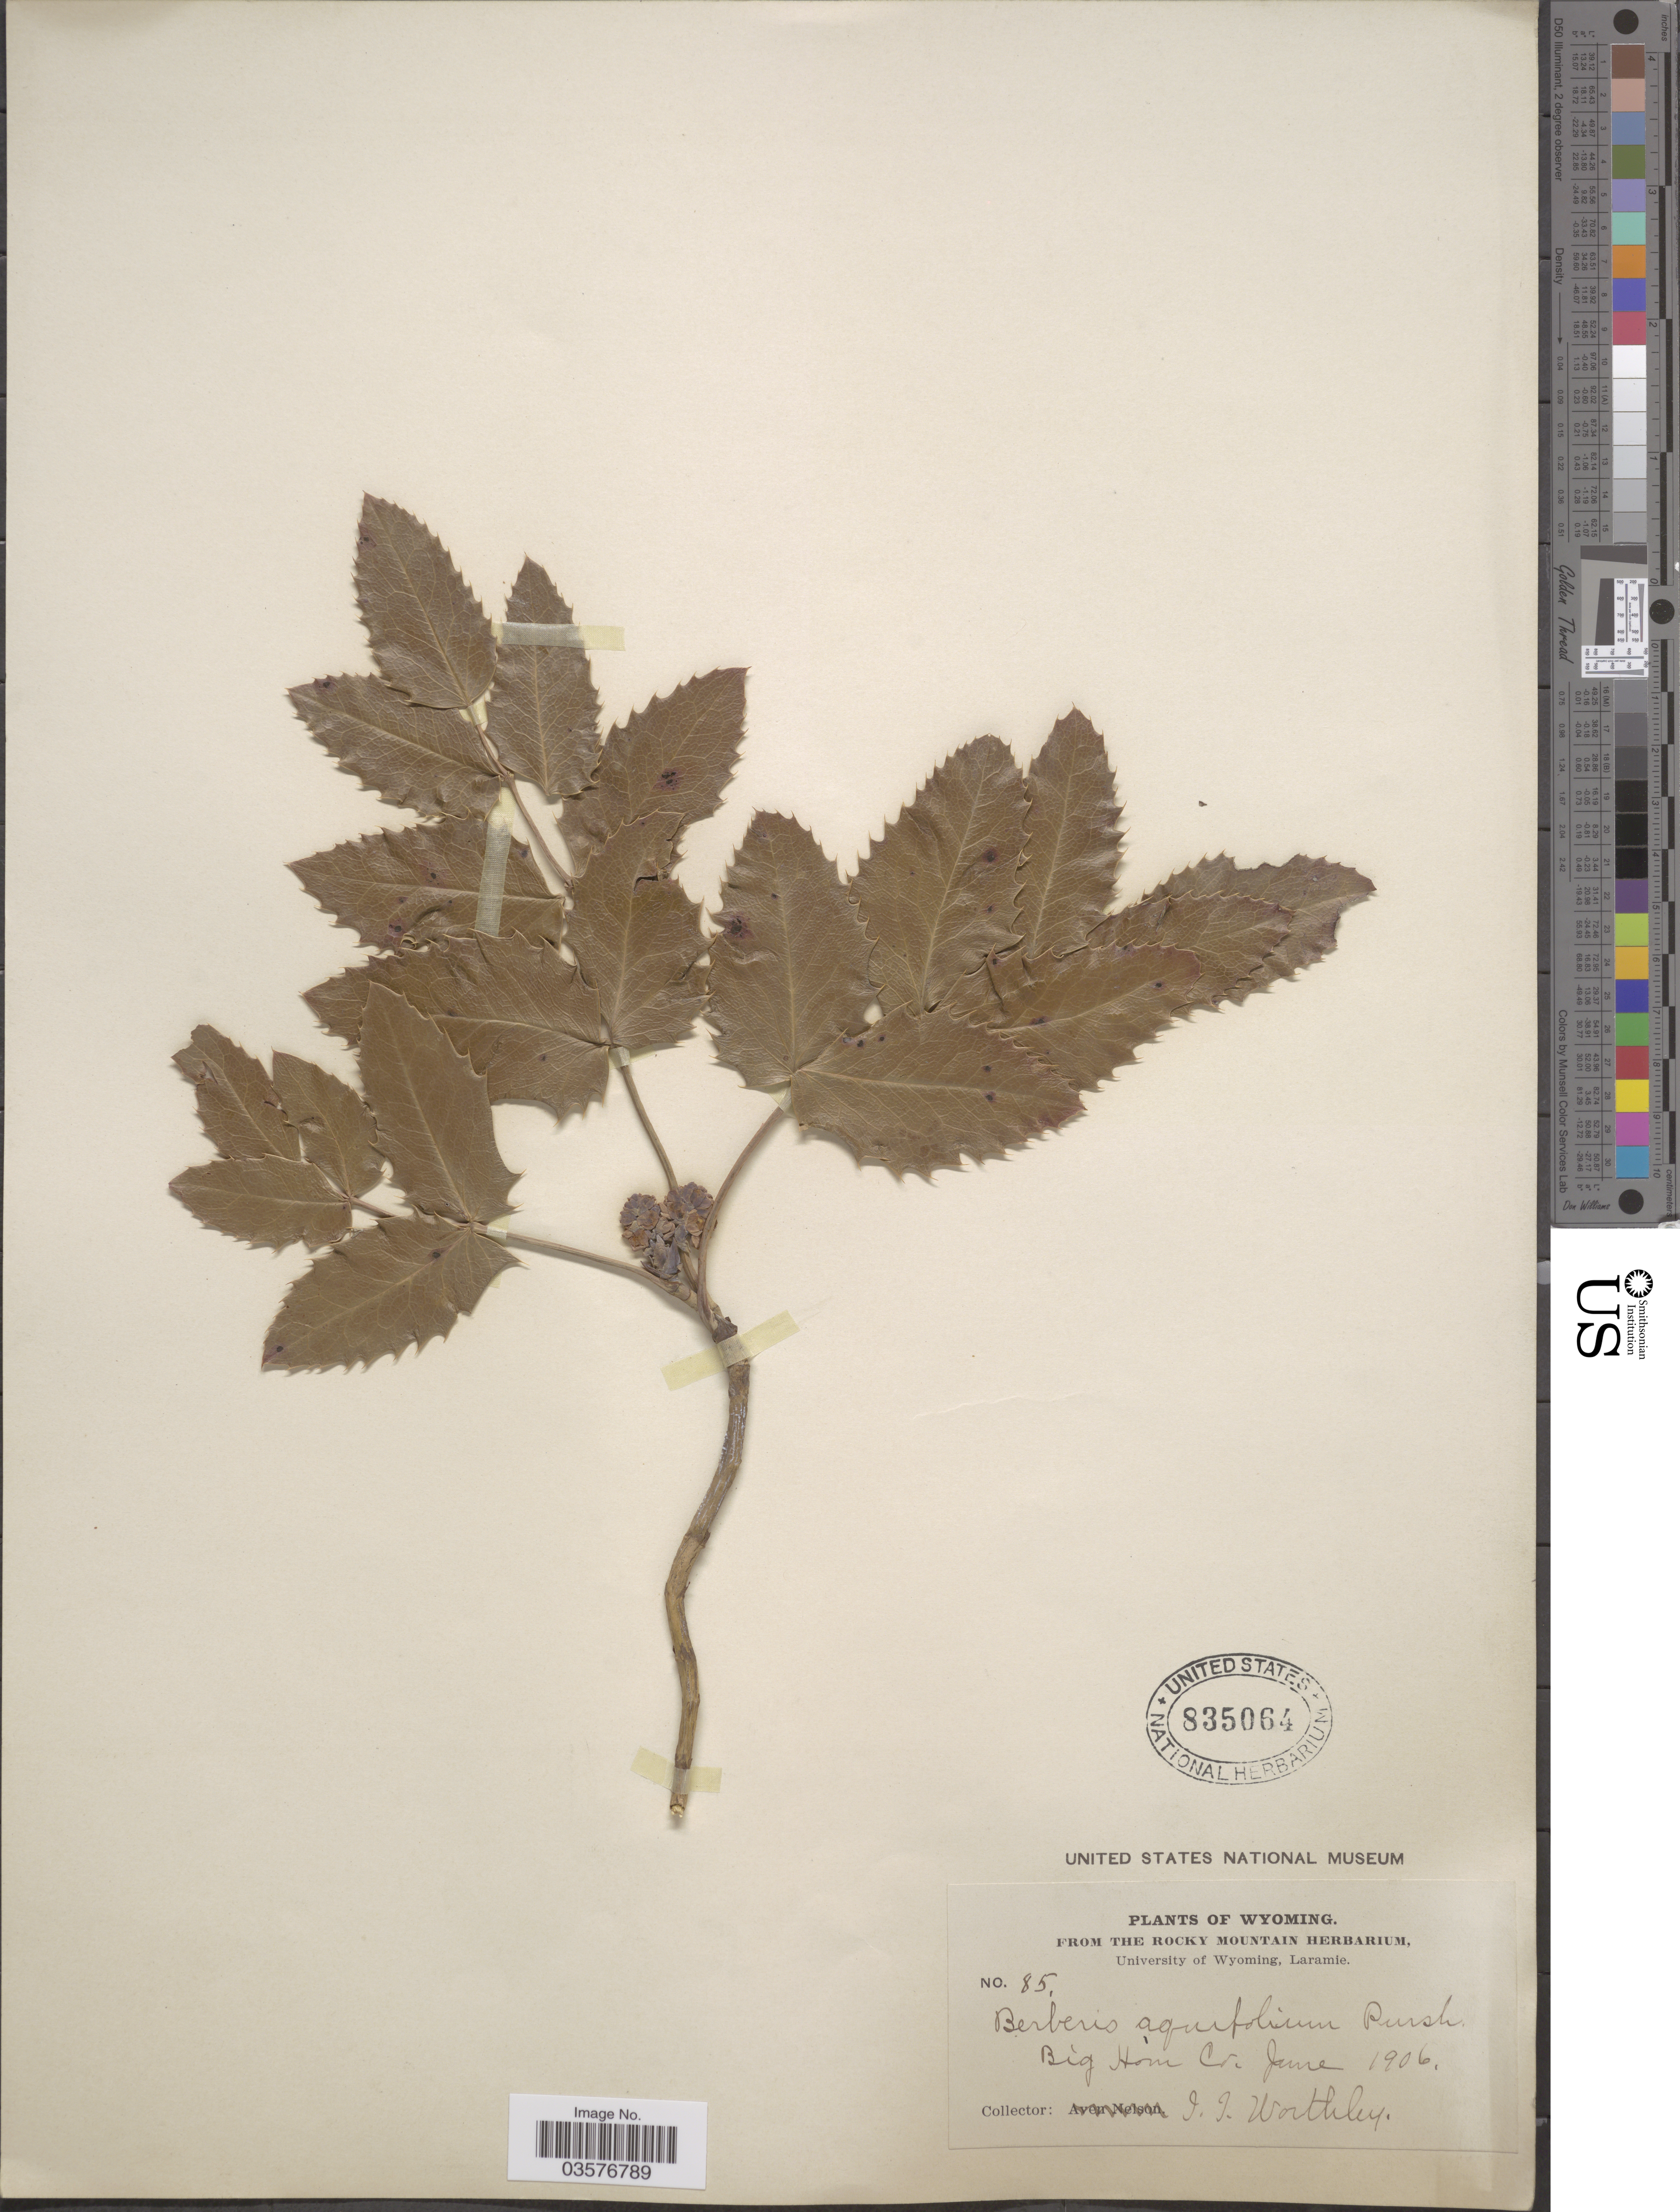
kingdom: Plantae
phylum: Tracheophyta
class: Magnoliopsida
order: Ranunculales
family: Berberidaceae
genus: Mahonia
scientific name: Mahonia repens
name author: (Lindl.) G. Don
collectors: J. Worthley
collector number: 85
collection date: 1906-06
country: United States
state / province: Wyoming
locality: Big Horn Co.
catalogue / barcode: US 835064